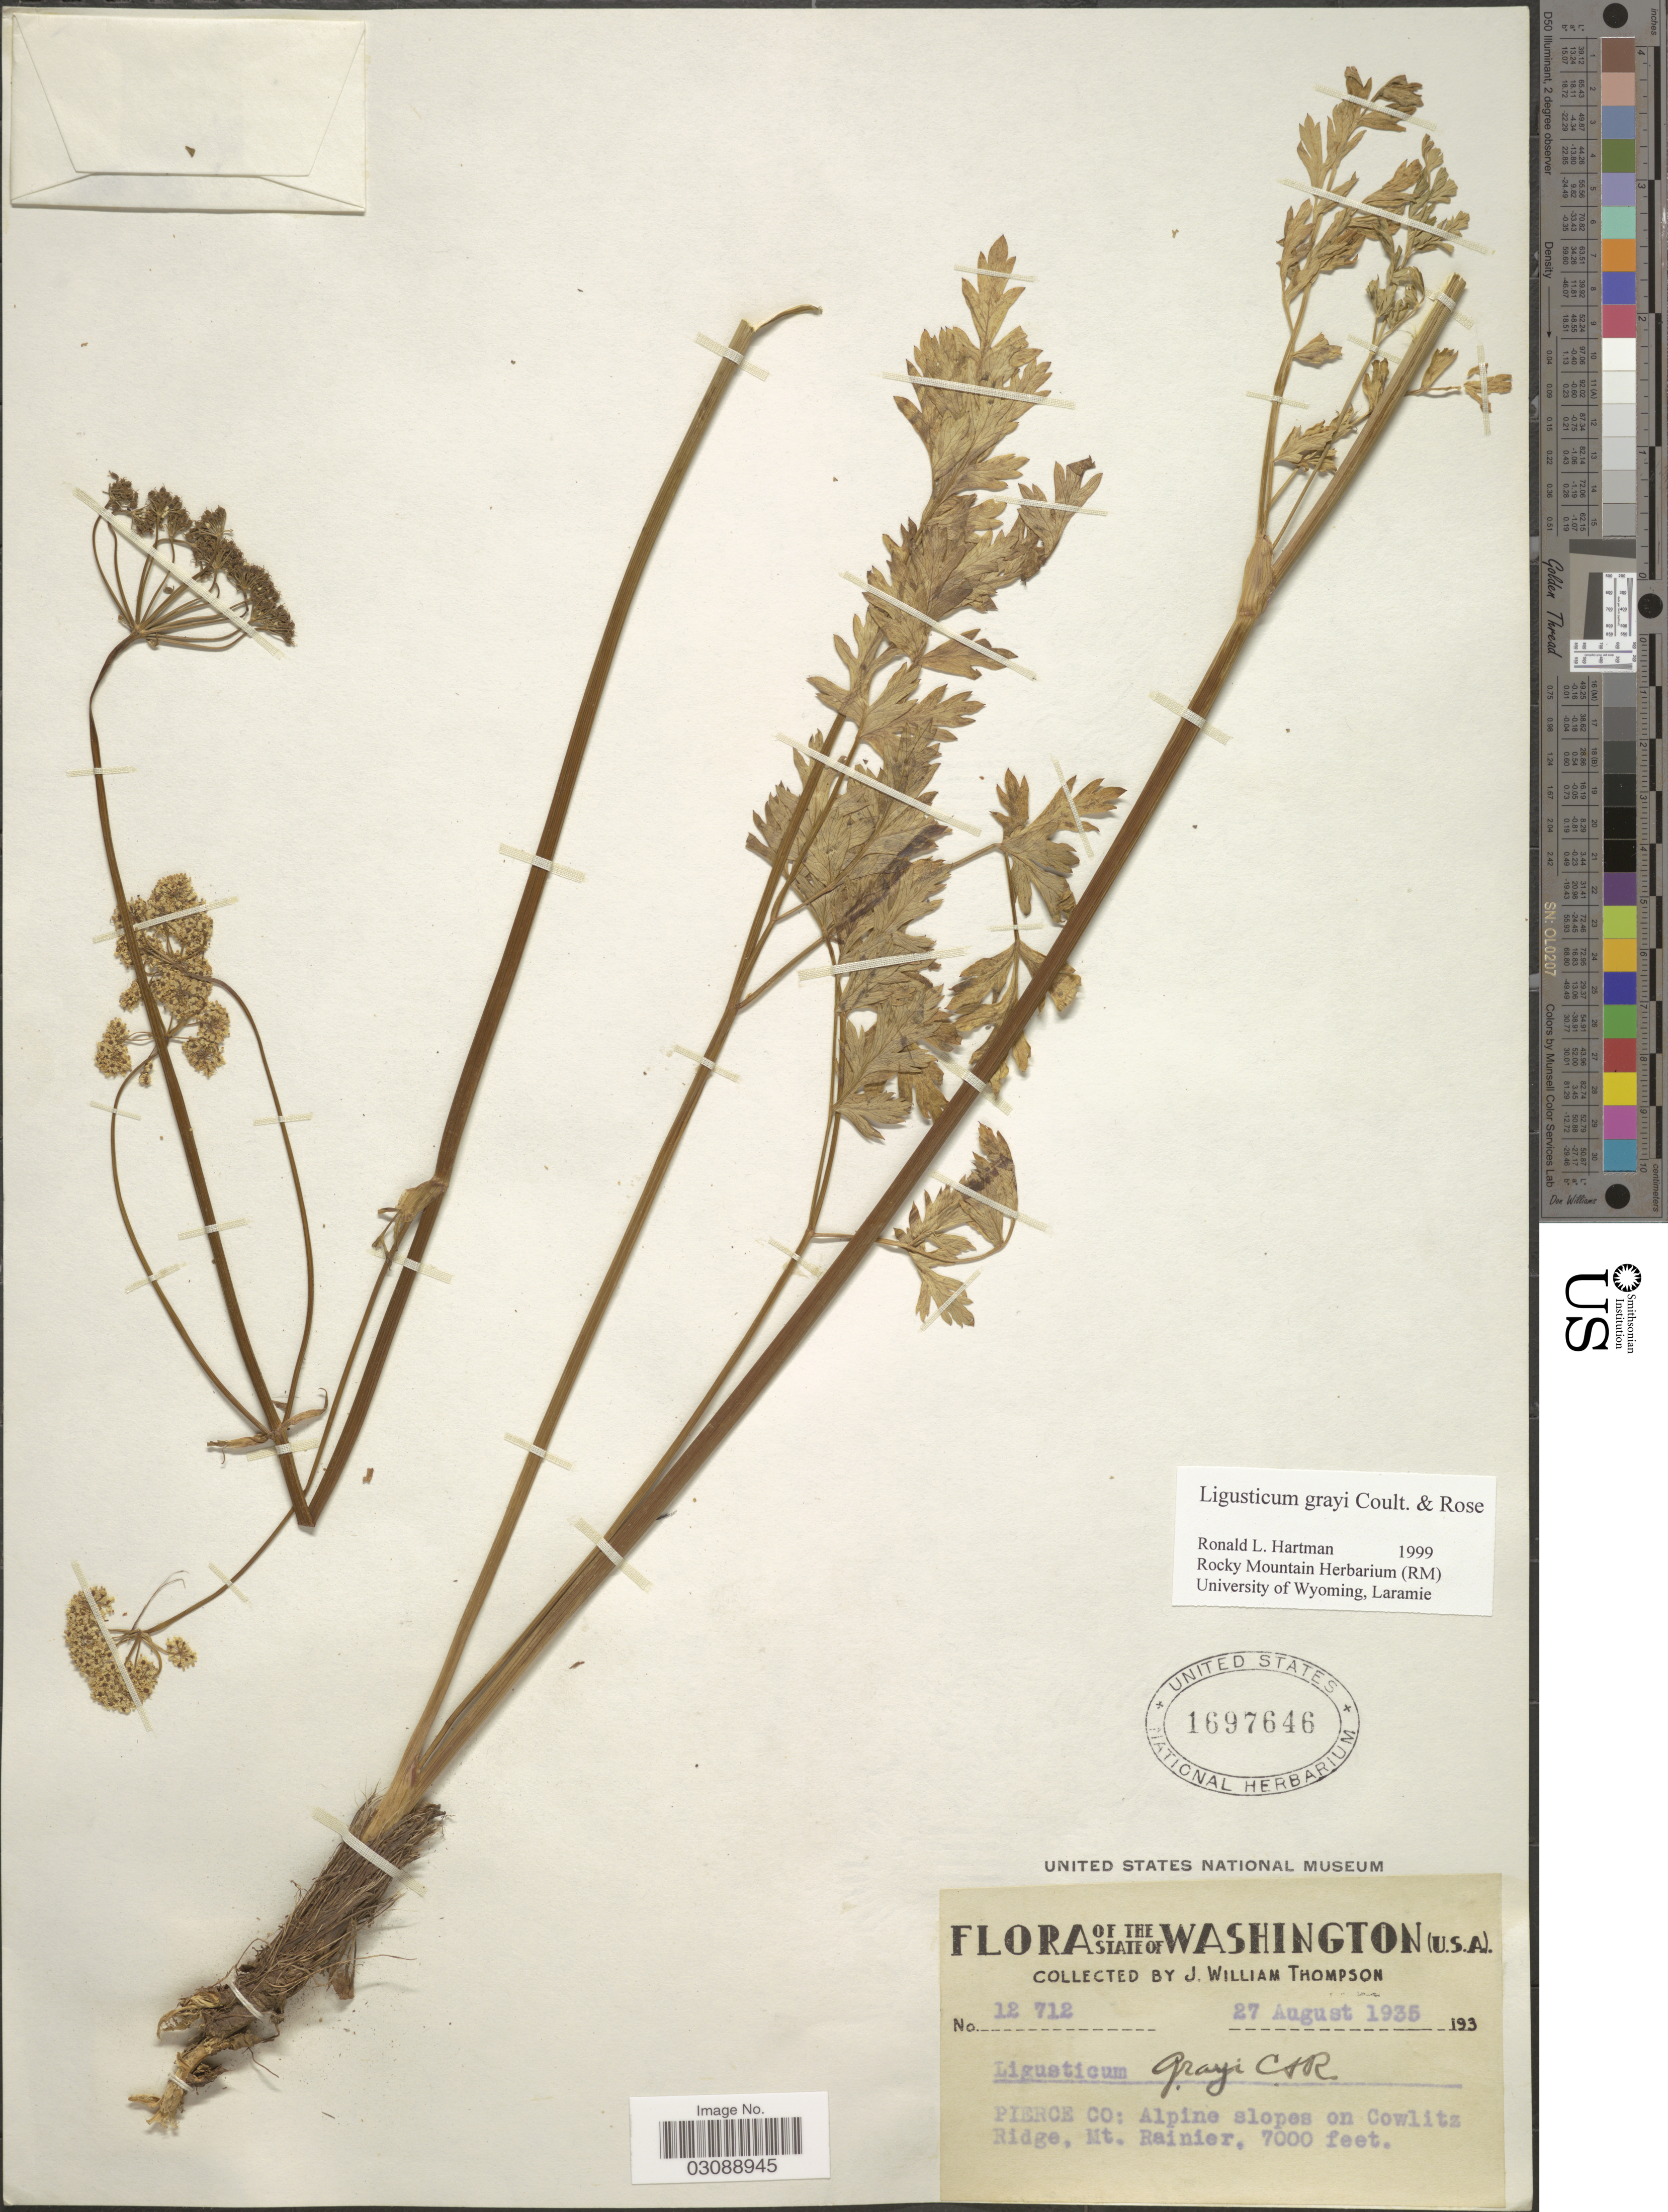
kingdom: Plantae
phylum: Tracheophyta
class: Magnoliopsida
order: Apiales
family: Apiaceae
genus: Ligusticum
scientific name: Ligusticum grayi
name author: J.M. Coult. & Rose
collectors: J. W. Thompson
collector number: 12712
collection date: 1935-08-27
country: United States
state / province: Washington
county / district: Pierce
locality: Pierce Co: Alpine slopes on Cowlitz Ridge, Mt. Rainier.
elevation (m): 2134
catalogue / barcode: US 1697646